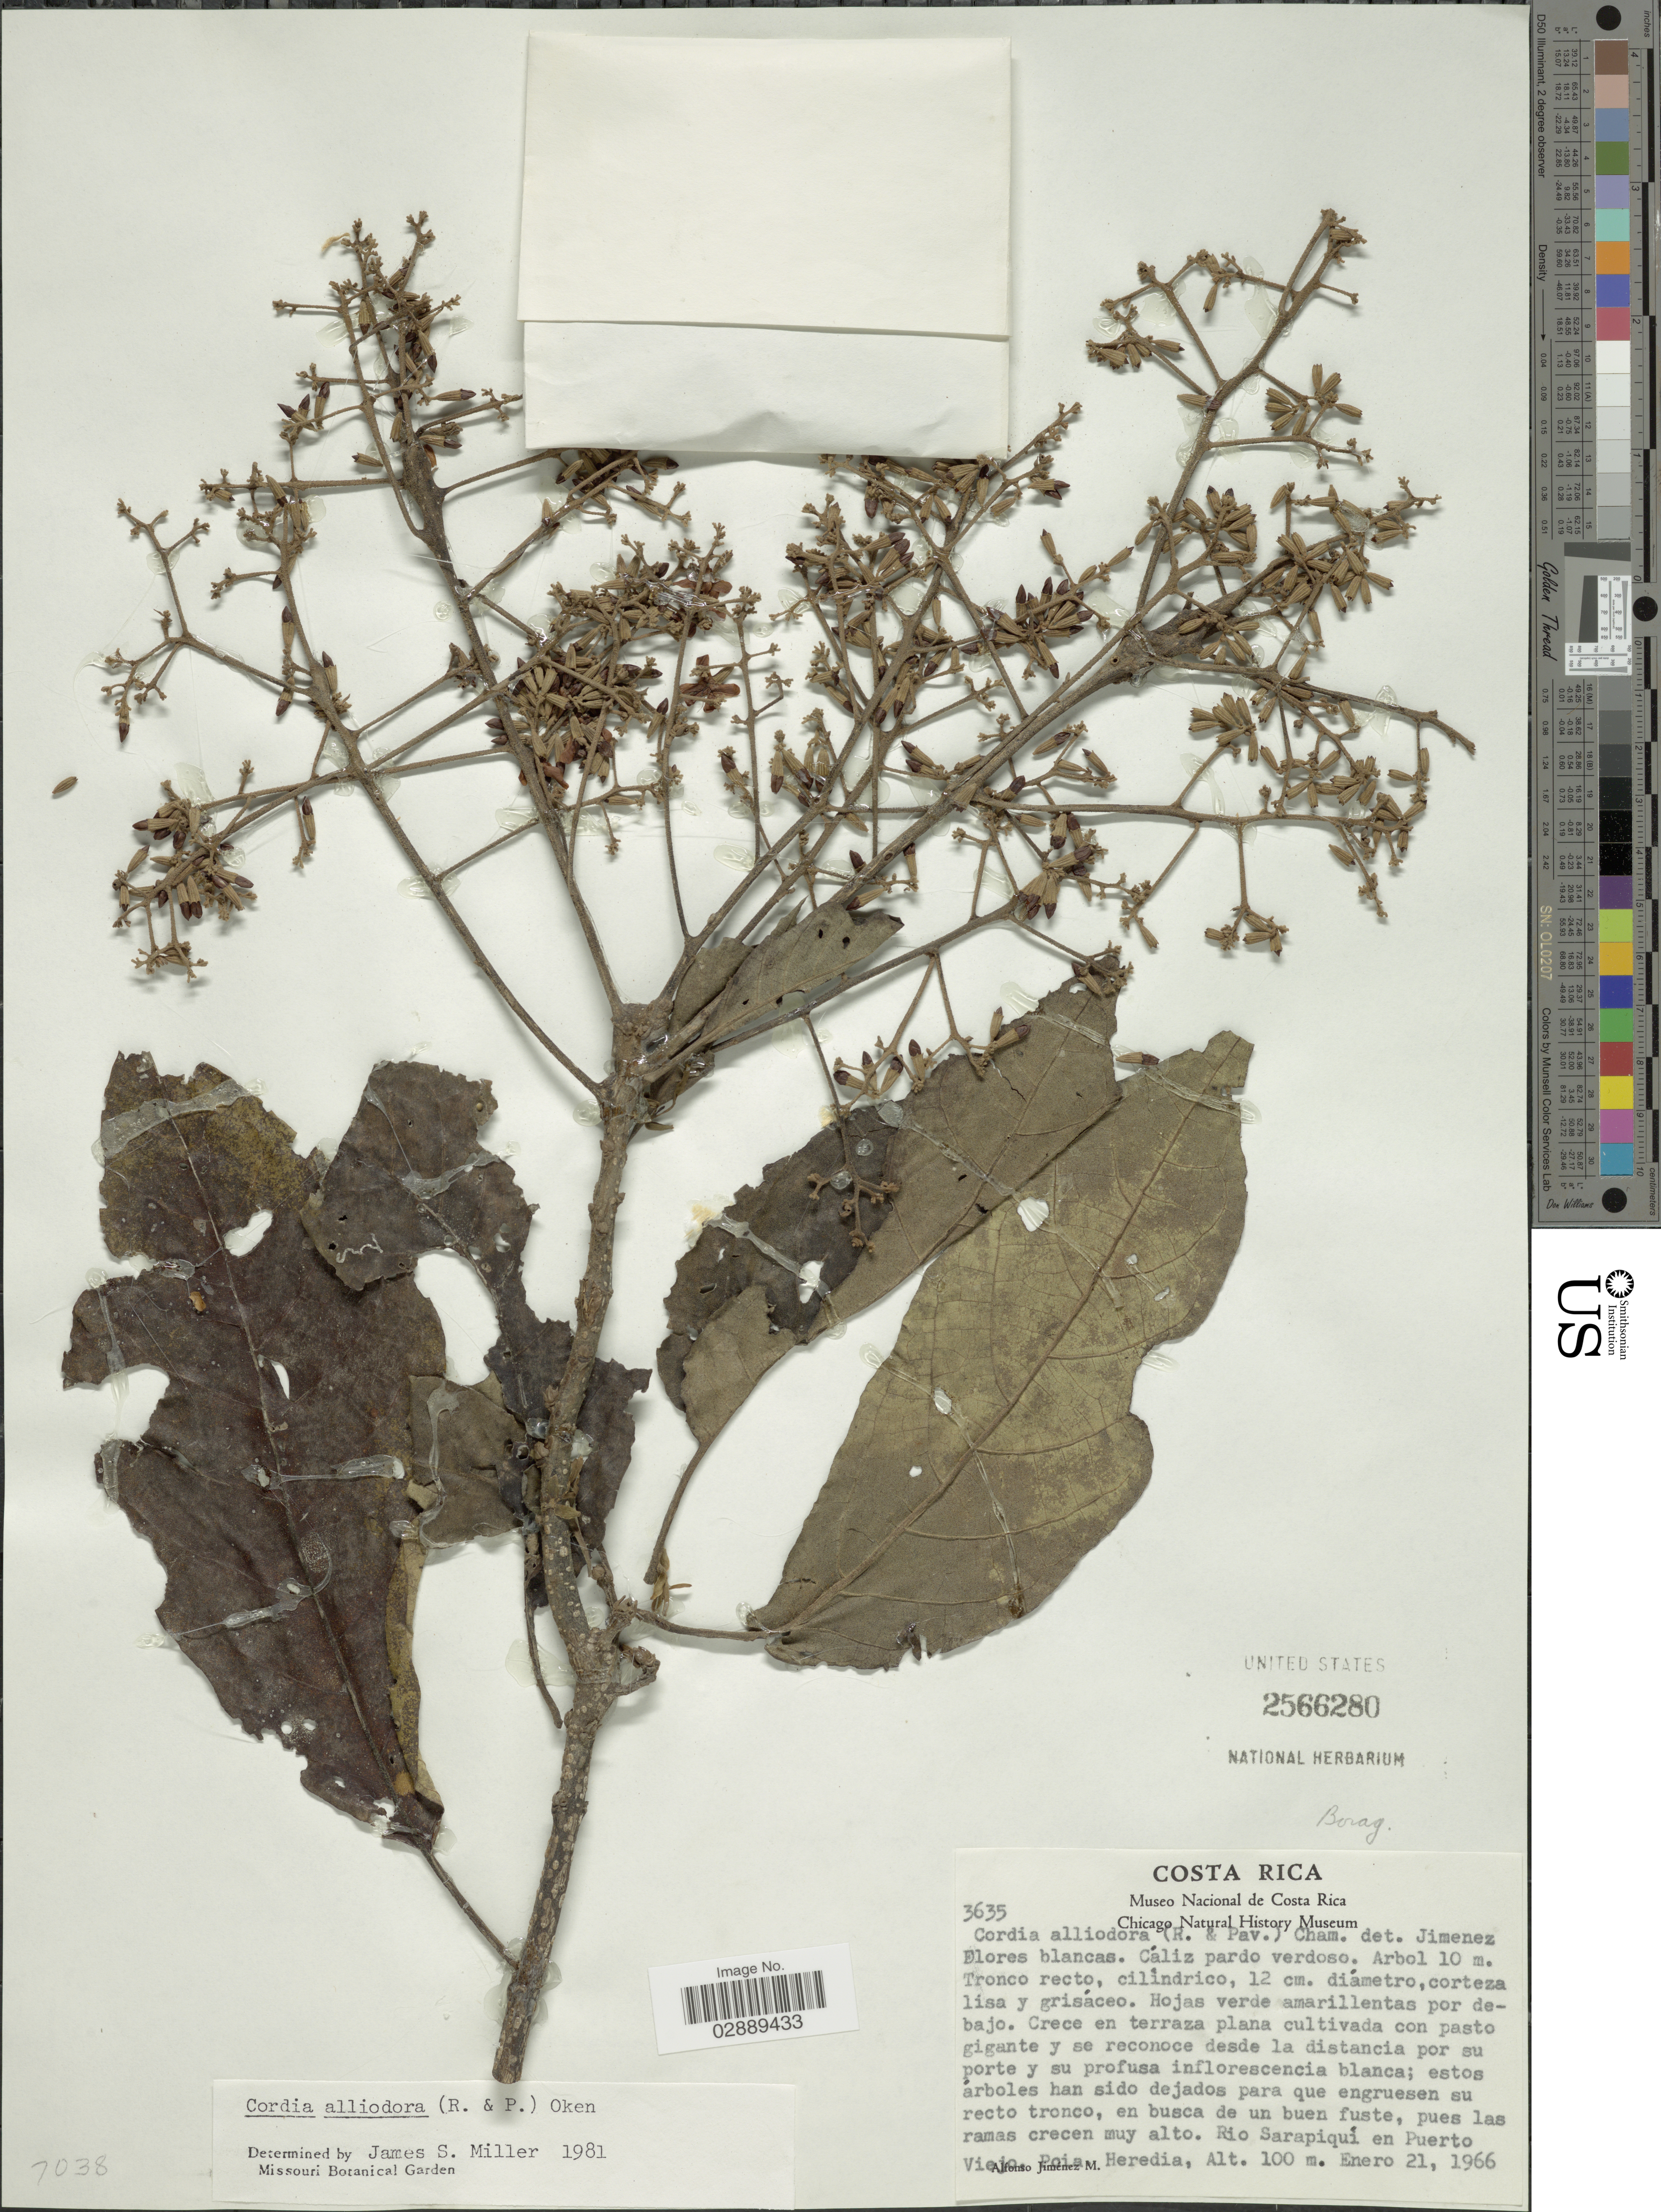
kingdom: Plantae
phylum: Tracheophyta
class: Magnoliopsida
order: Boraginales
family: Cordiaceae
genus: Cordia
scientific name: Cordia alliodora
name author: (Ruiz & Pav.) Oken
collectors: A. Jimenez M.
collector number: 3635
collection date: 1966-01-21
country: Costa Rica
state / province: Heredia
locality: Rio Sarapiquí en Puerto Viejo Pcia.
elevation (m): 100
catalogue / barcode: US 2566280